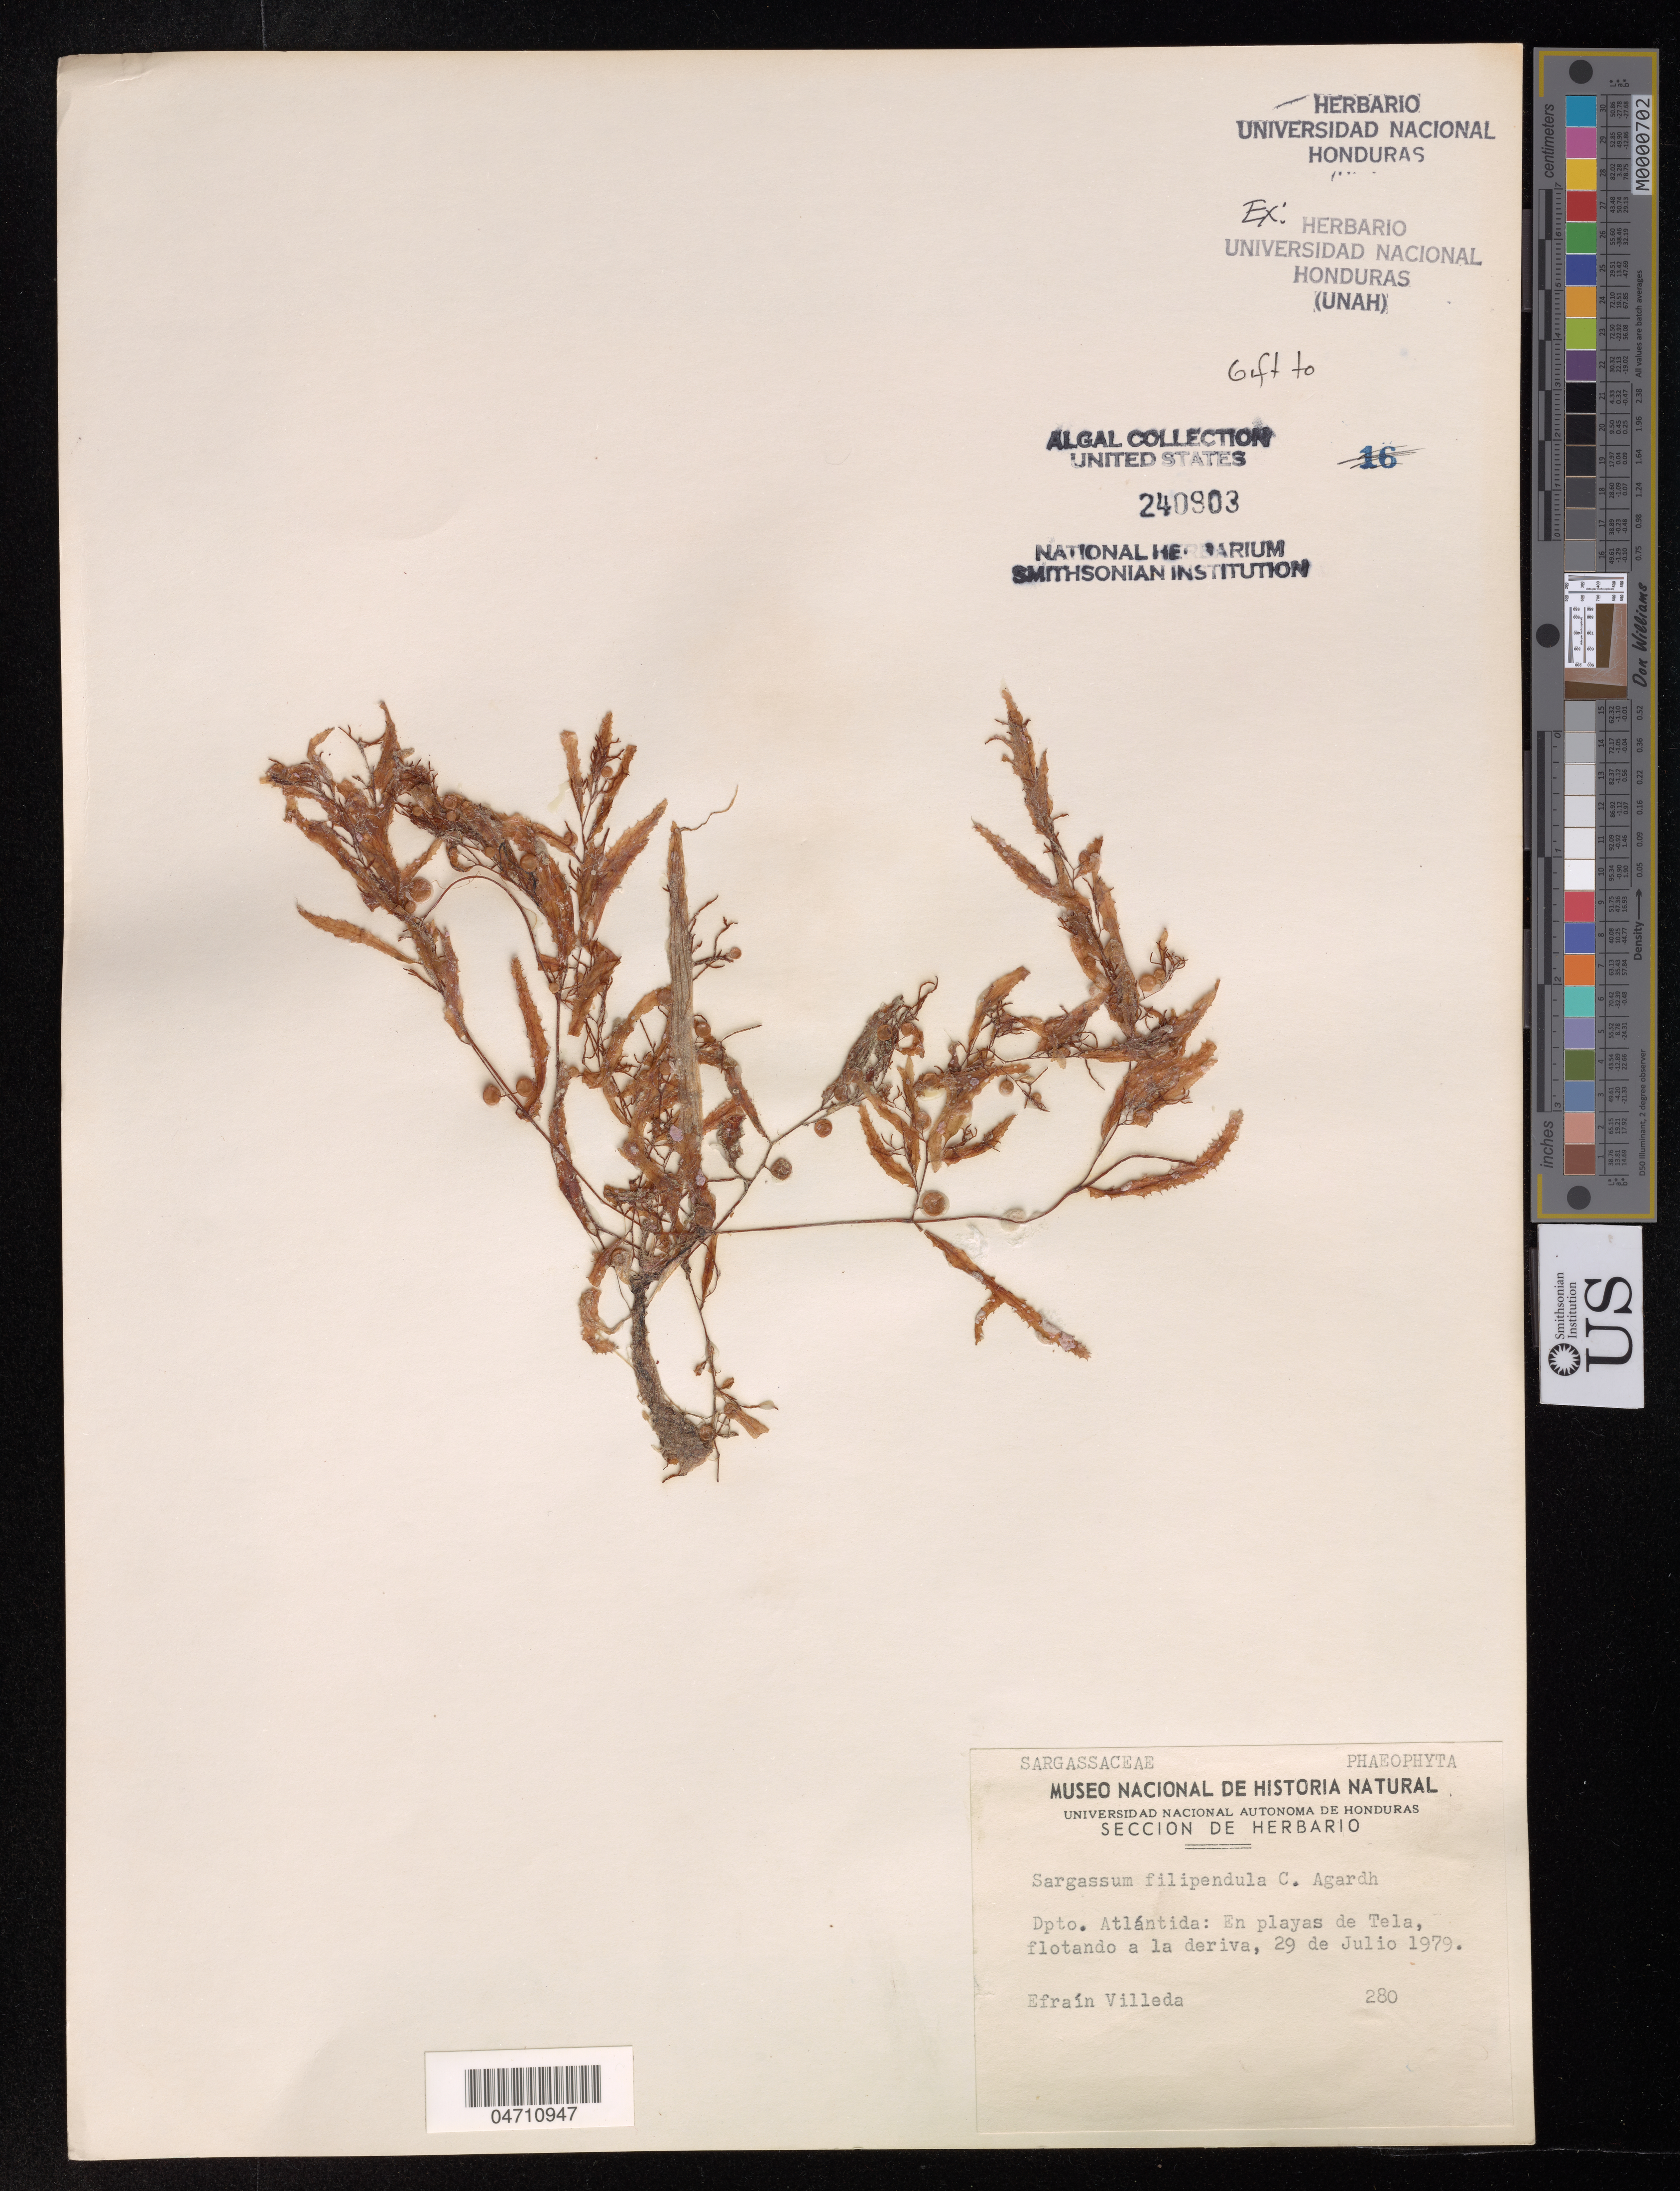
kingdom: Chromista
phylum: Ochrophyta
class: Phaeophyceae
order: Fucales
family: Sargassaceae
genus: Sargassum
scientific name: Sargassum filipendula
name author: C. Agardh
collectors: E. Villeda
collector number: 280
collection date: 1979-07-29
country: Honduras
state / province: Atlantida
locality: En playas de Tela, flotando a la deriva.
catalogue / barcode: US 240803